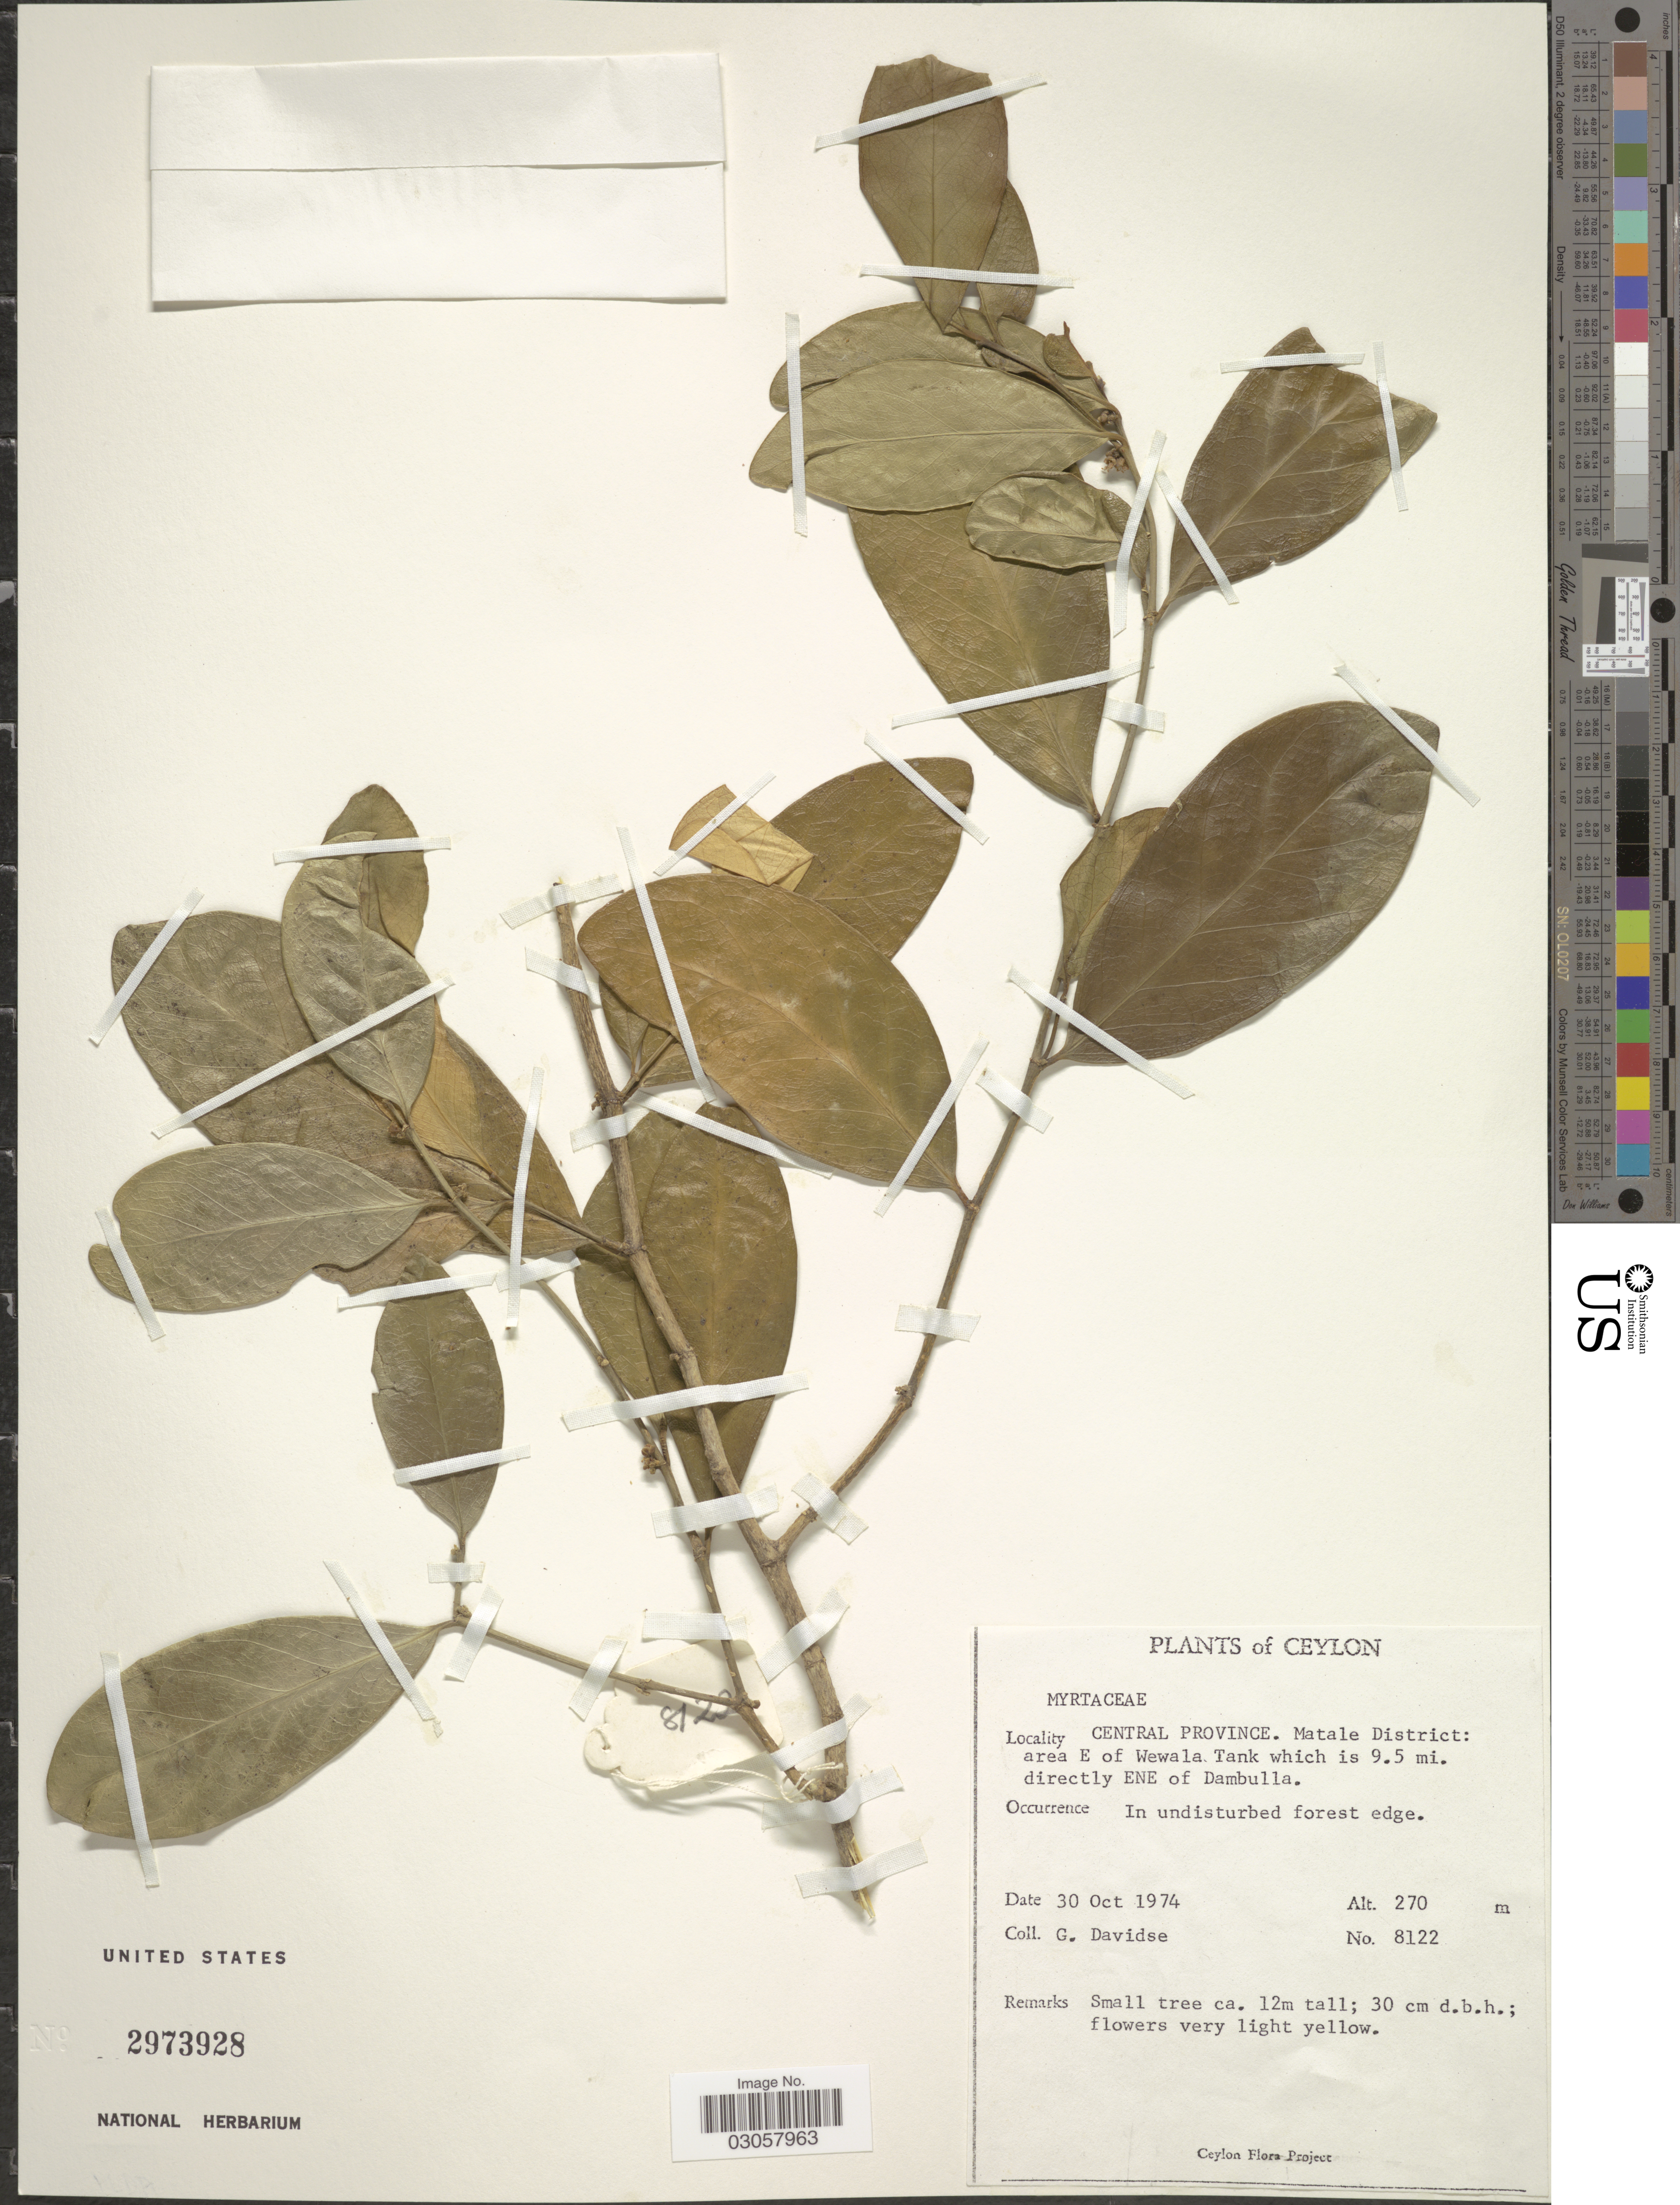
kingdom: Plantae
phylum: Tracheophyta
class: Magnoliopsida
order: Myrtales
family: Myrtaceae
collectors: G. Davidse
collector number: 8122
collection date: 1974-10-30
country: Sri Lanka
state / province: Central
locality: Ceylon. Central Province. Matale District: area E of Wewala. Tank which is 9.5 mi. directly ENE of Dambulla.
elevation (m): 270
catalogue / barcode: US 2973928